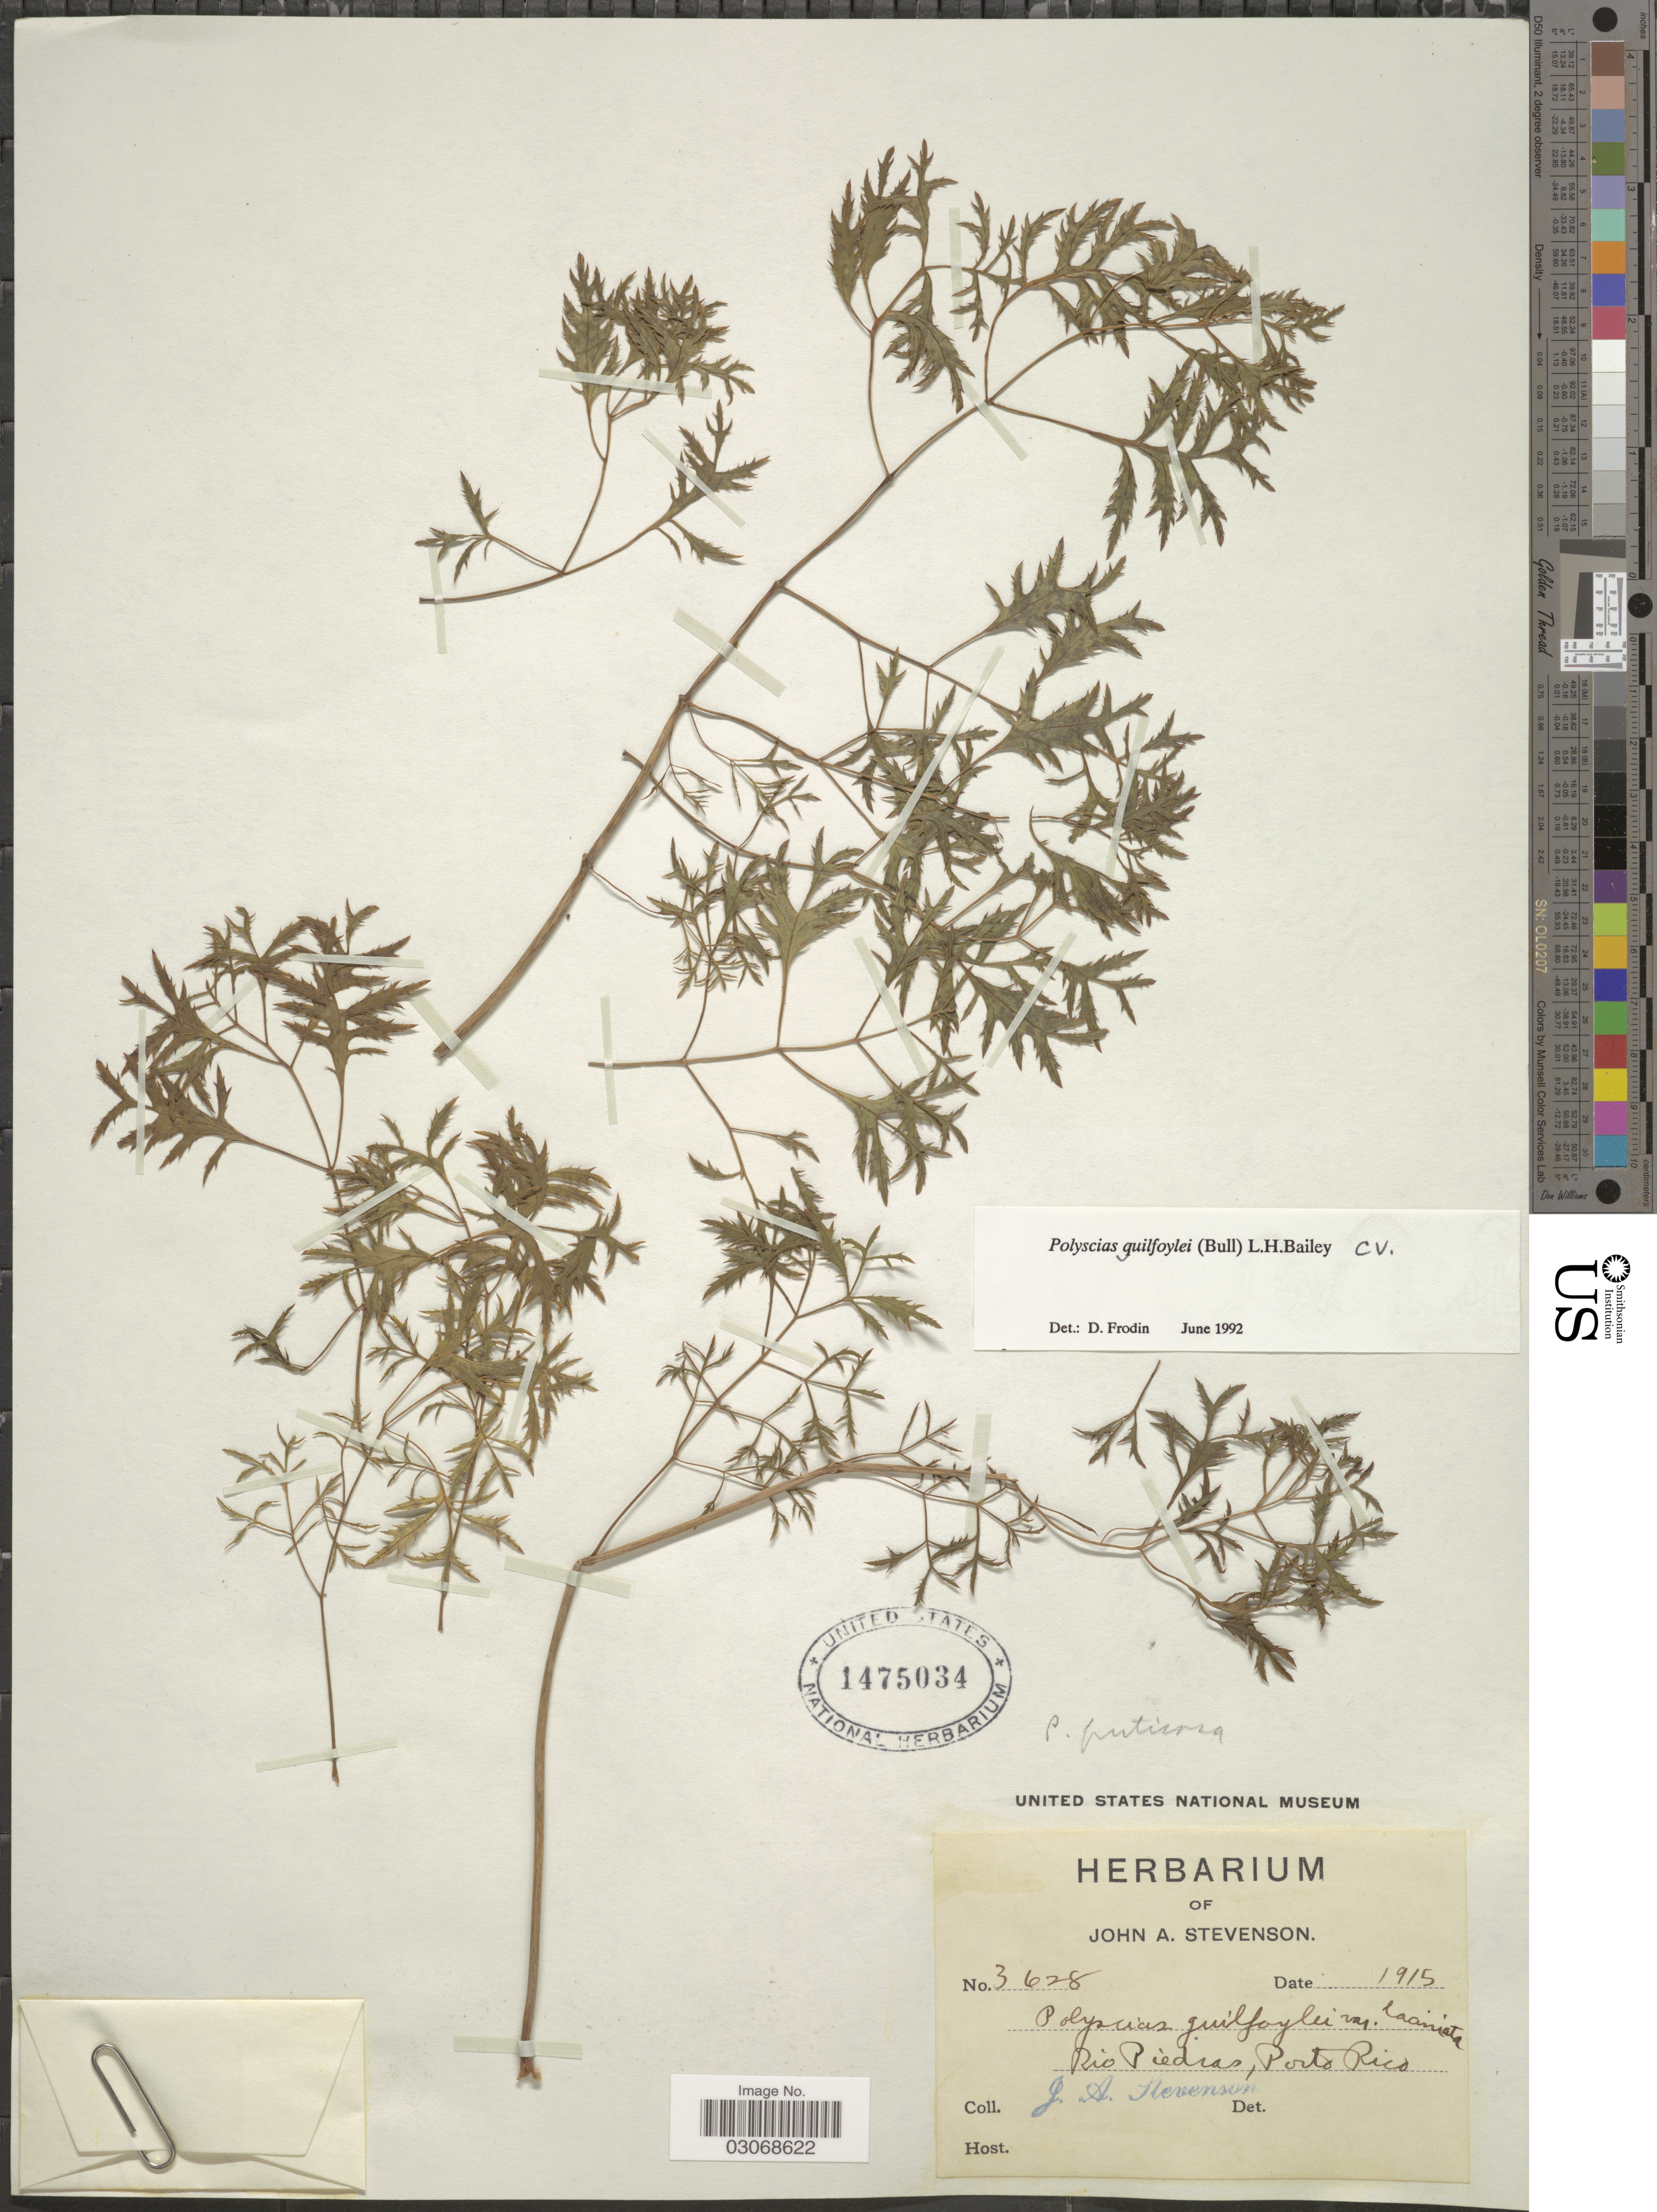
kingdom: Plantae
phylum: Tracheophyta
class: Magnoliopsida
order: Apiales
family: Araliaceae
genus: Polyscias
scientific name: Polyscias guilfoylei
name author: (W. Bull) L.H. Bailey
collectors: J. A. Stevenson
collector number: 3628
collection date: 1915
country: Puerto Rico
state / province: Rio Piedras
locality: Rio Piedras, Porto Rico.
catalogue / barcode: US 1475034